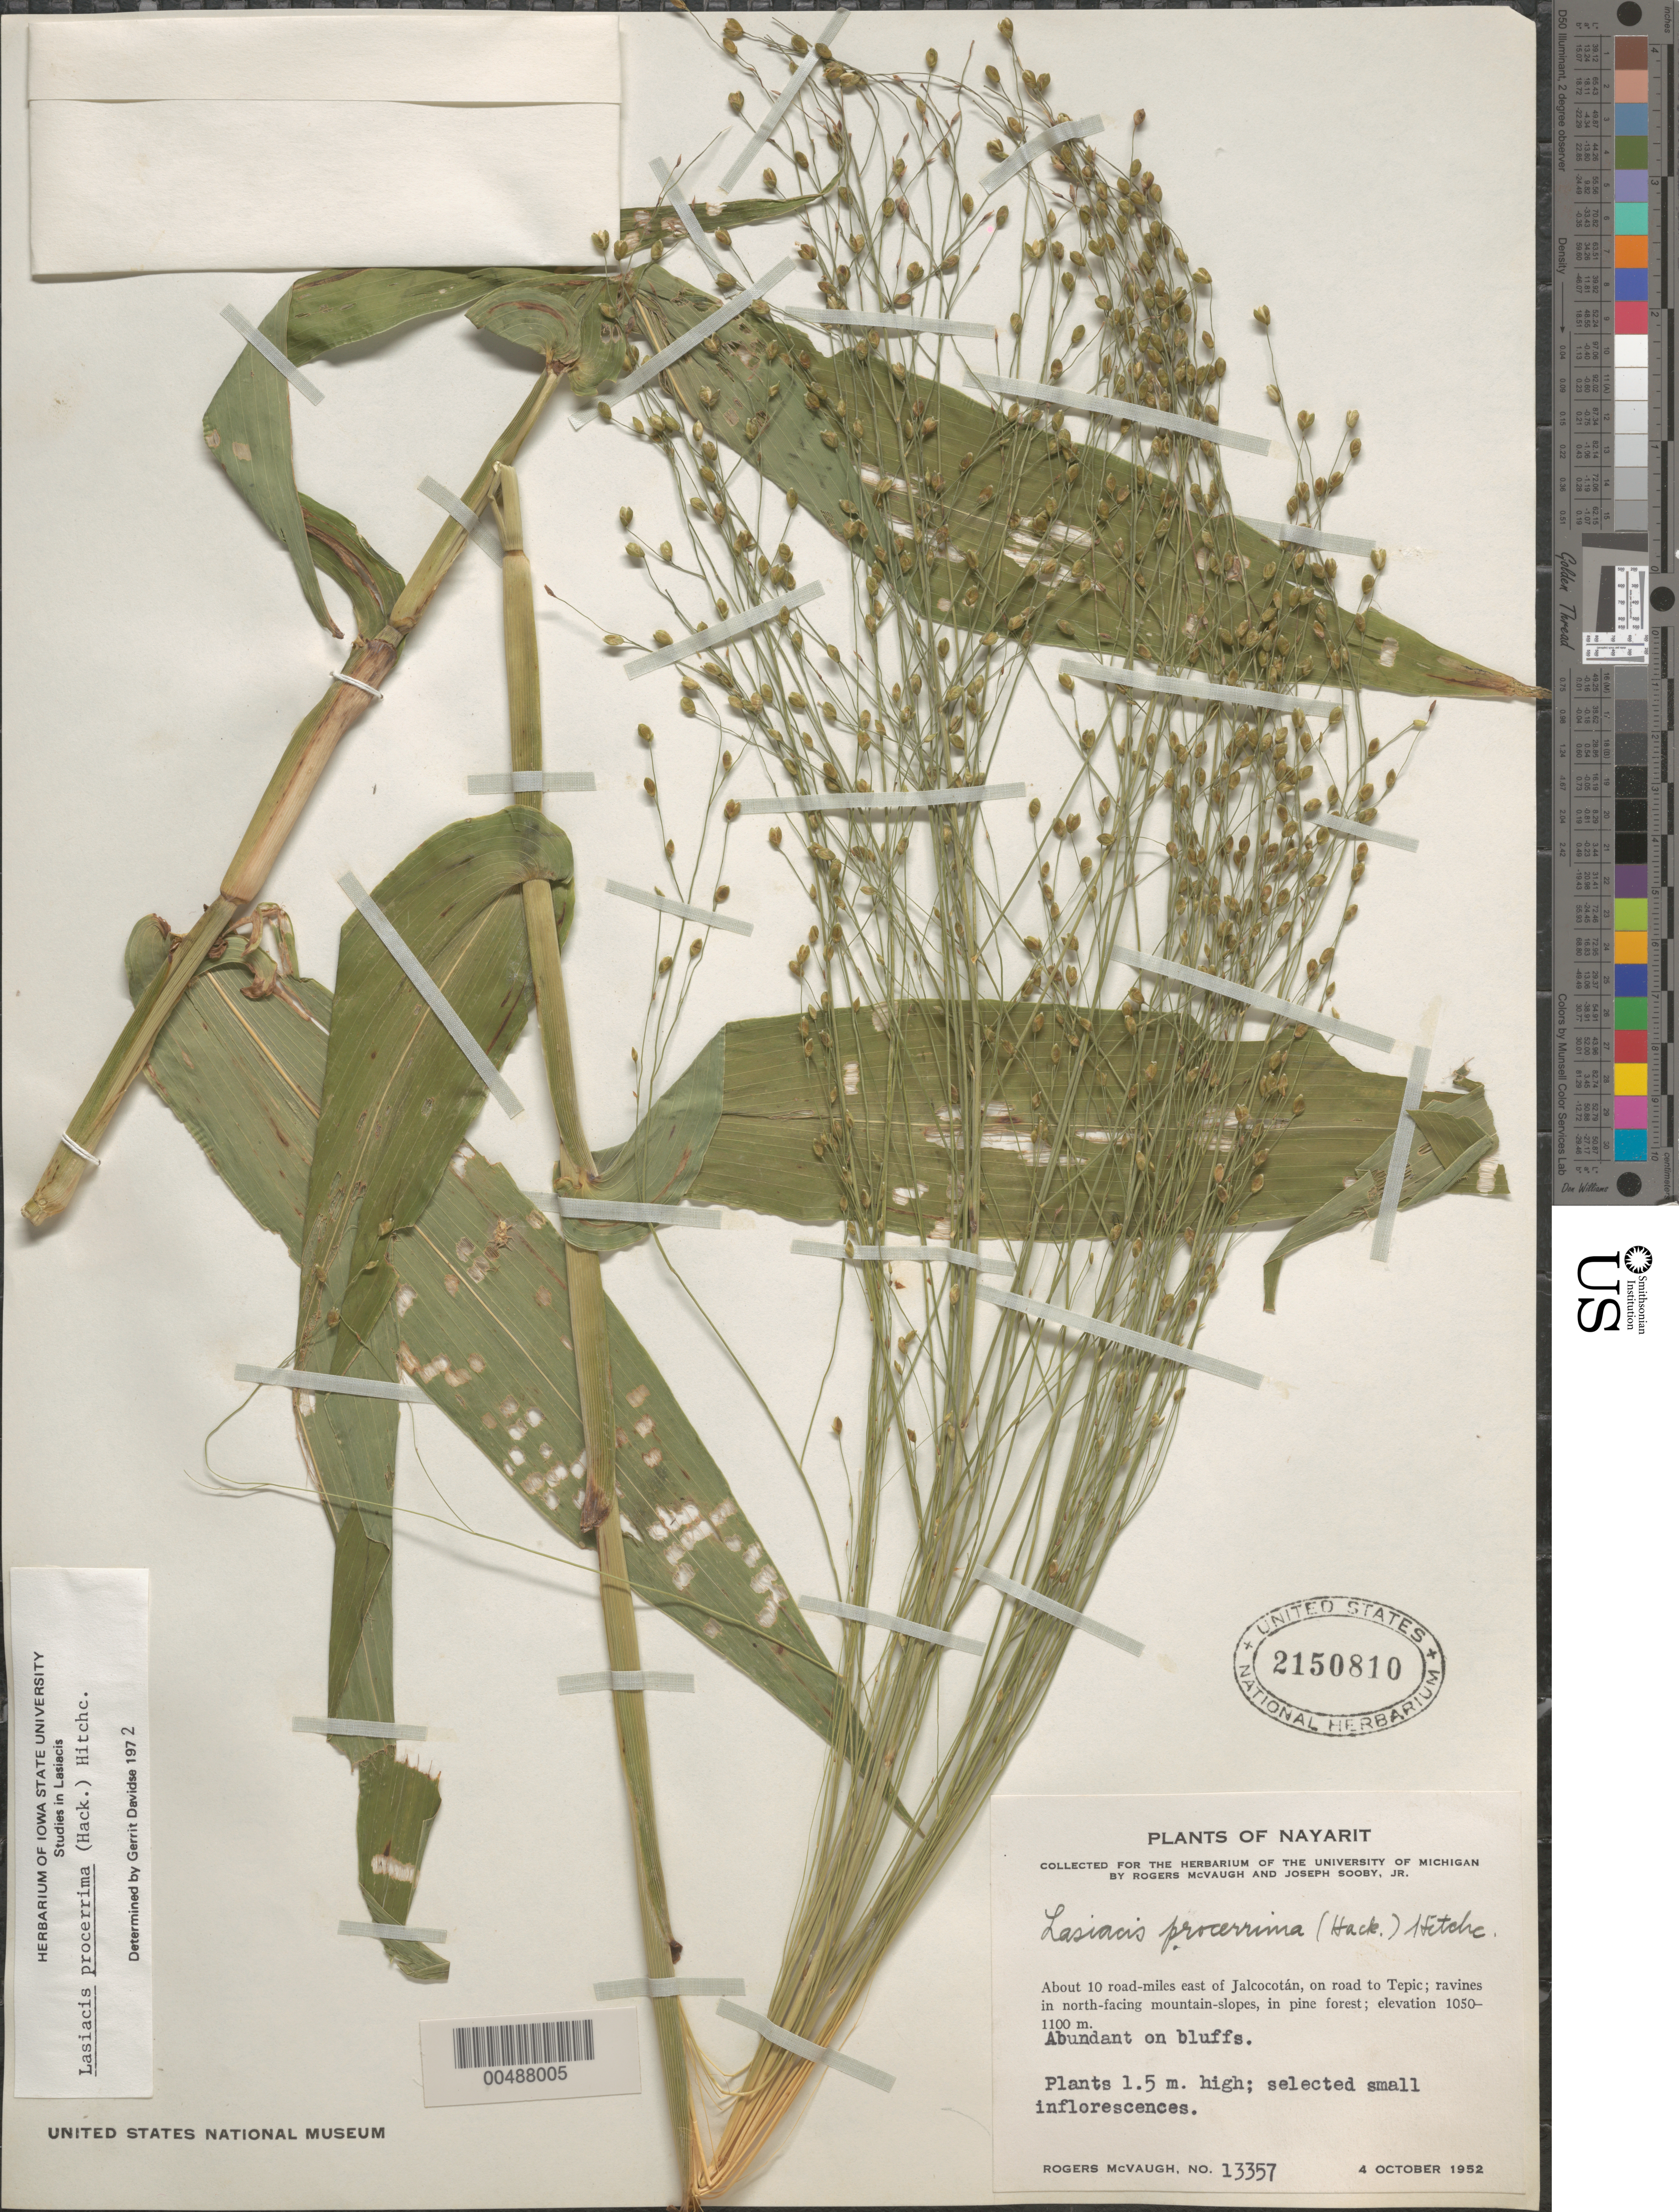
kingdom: Plantae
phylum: Tracheophyta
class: Liliopsida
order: Poales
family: Poaceae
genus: Lasiacis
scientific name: Lasiacis procerrima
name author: (Hack.) Hitchc.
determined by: Davidse, Gerrit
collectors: R. McVaugh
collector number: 13357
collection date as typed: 4 Oct 1952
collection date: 1952-10-04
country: Mexico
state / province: Nayarit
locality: About 10 rd-mi E of Jalcocot n, on rd to Tepic, ravines in N-facing mtn-slopes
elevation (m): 1050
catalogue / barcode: US 2150810